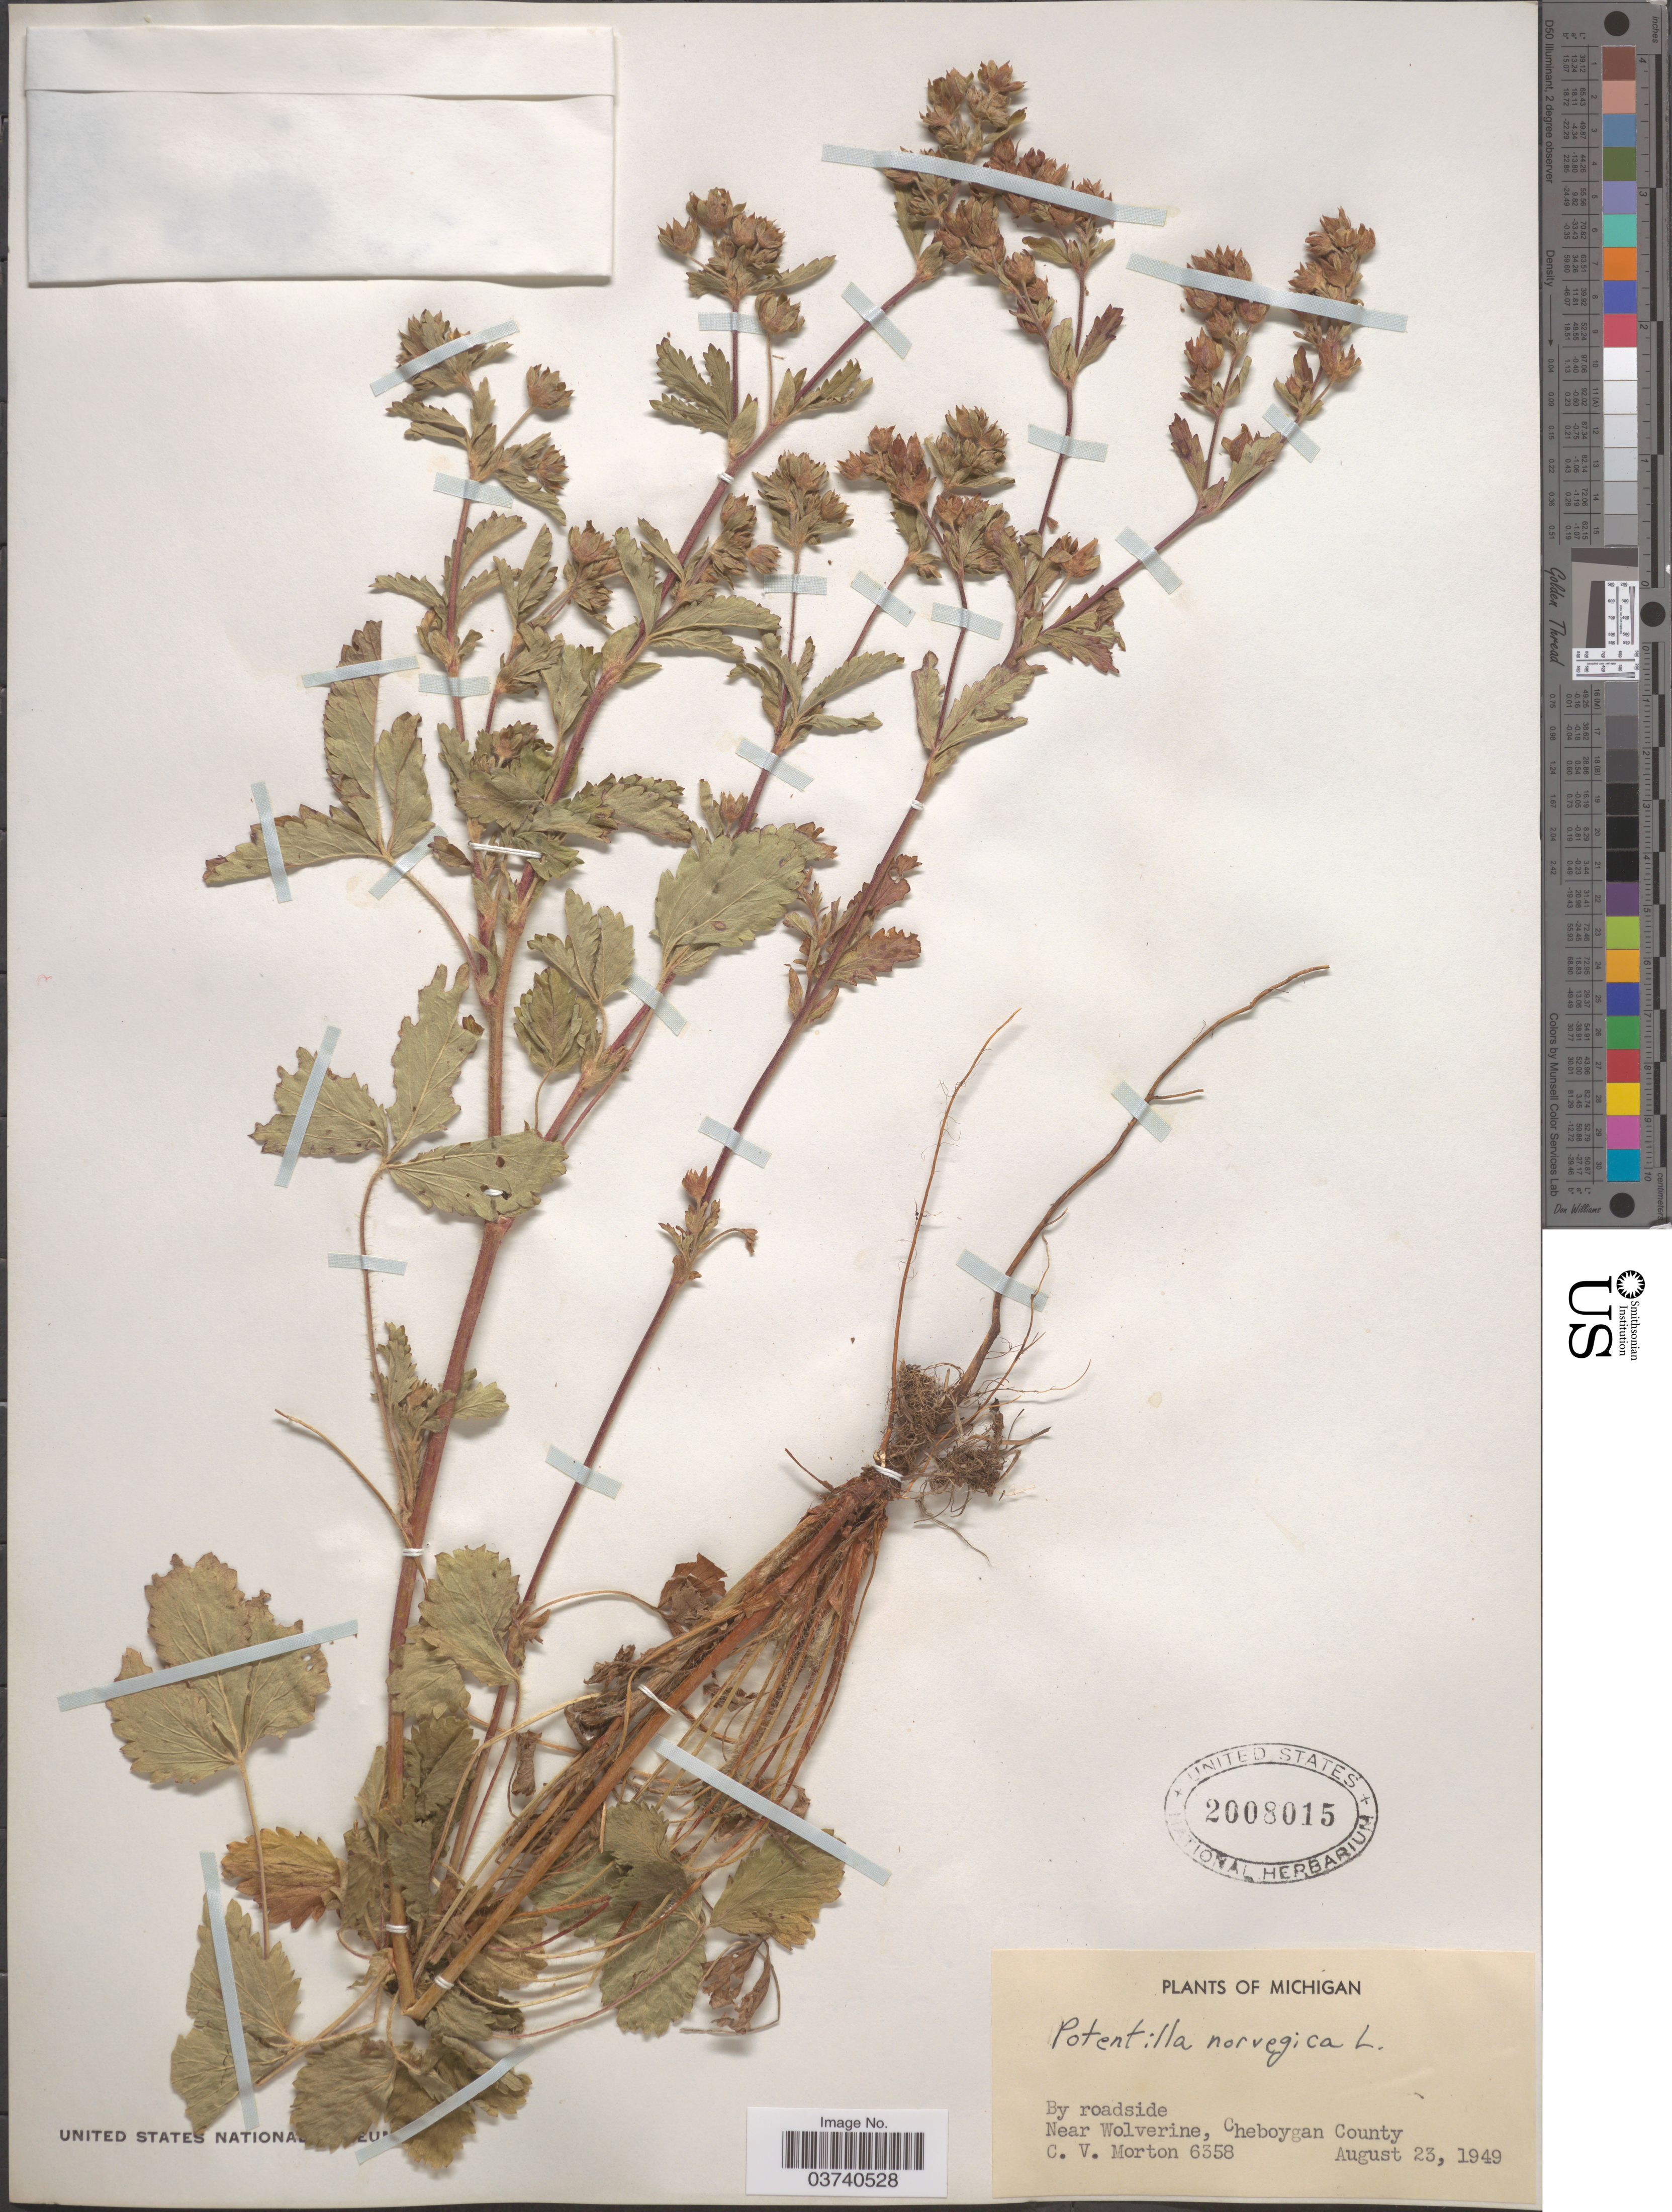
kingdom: Plantae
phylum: Tracheophyta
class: Magnoliopsida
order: Rosales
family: Rosaceae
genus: Potentilla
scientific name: Potentilla norvegica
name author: L.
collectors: C. V. Morton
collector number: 6358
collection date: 1949-08-23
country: United States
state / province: Michigan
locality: By roadside. Near Wolverine, Cheboygan County.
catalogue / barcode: US 2008015